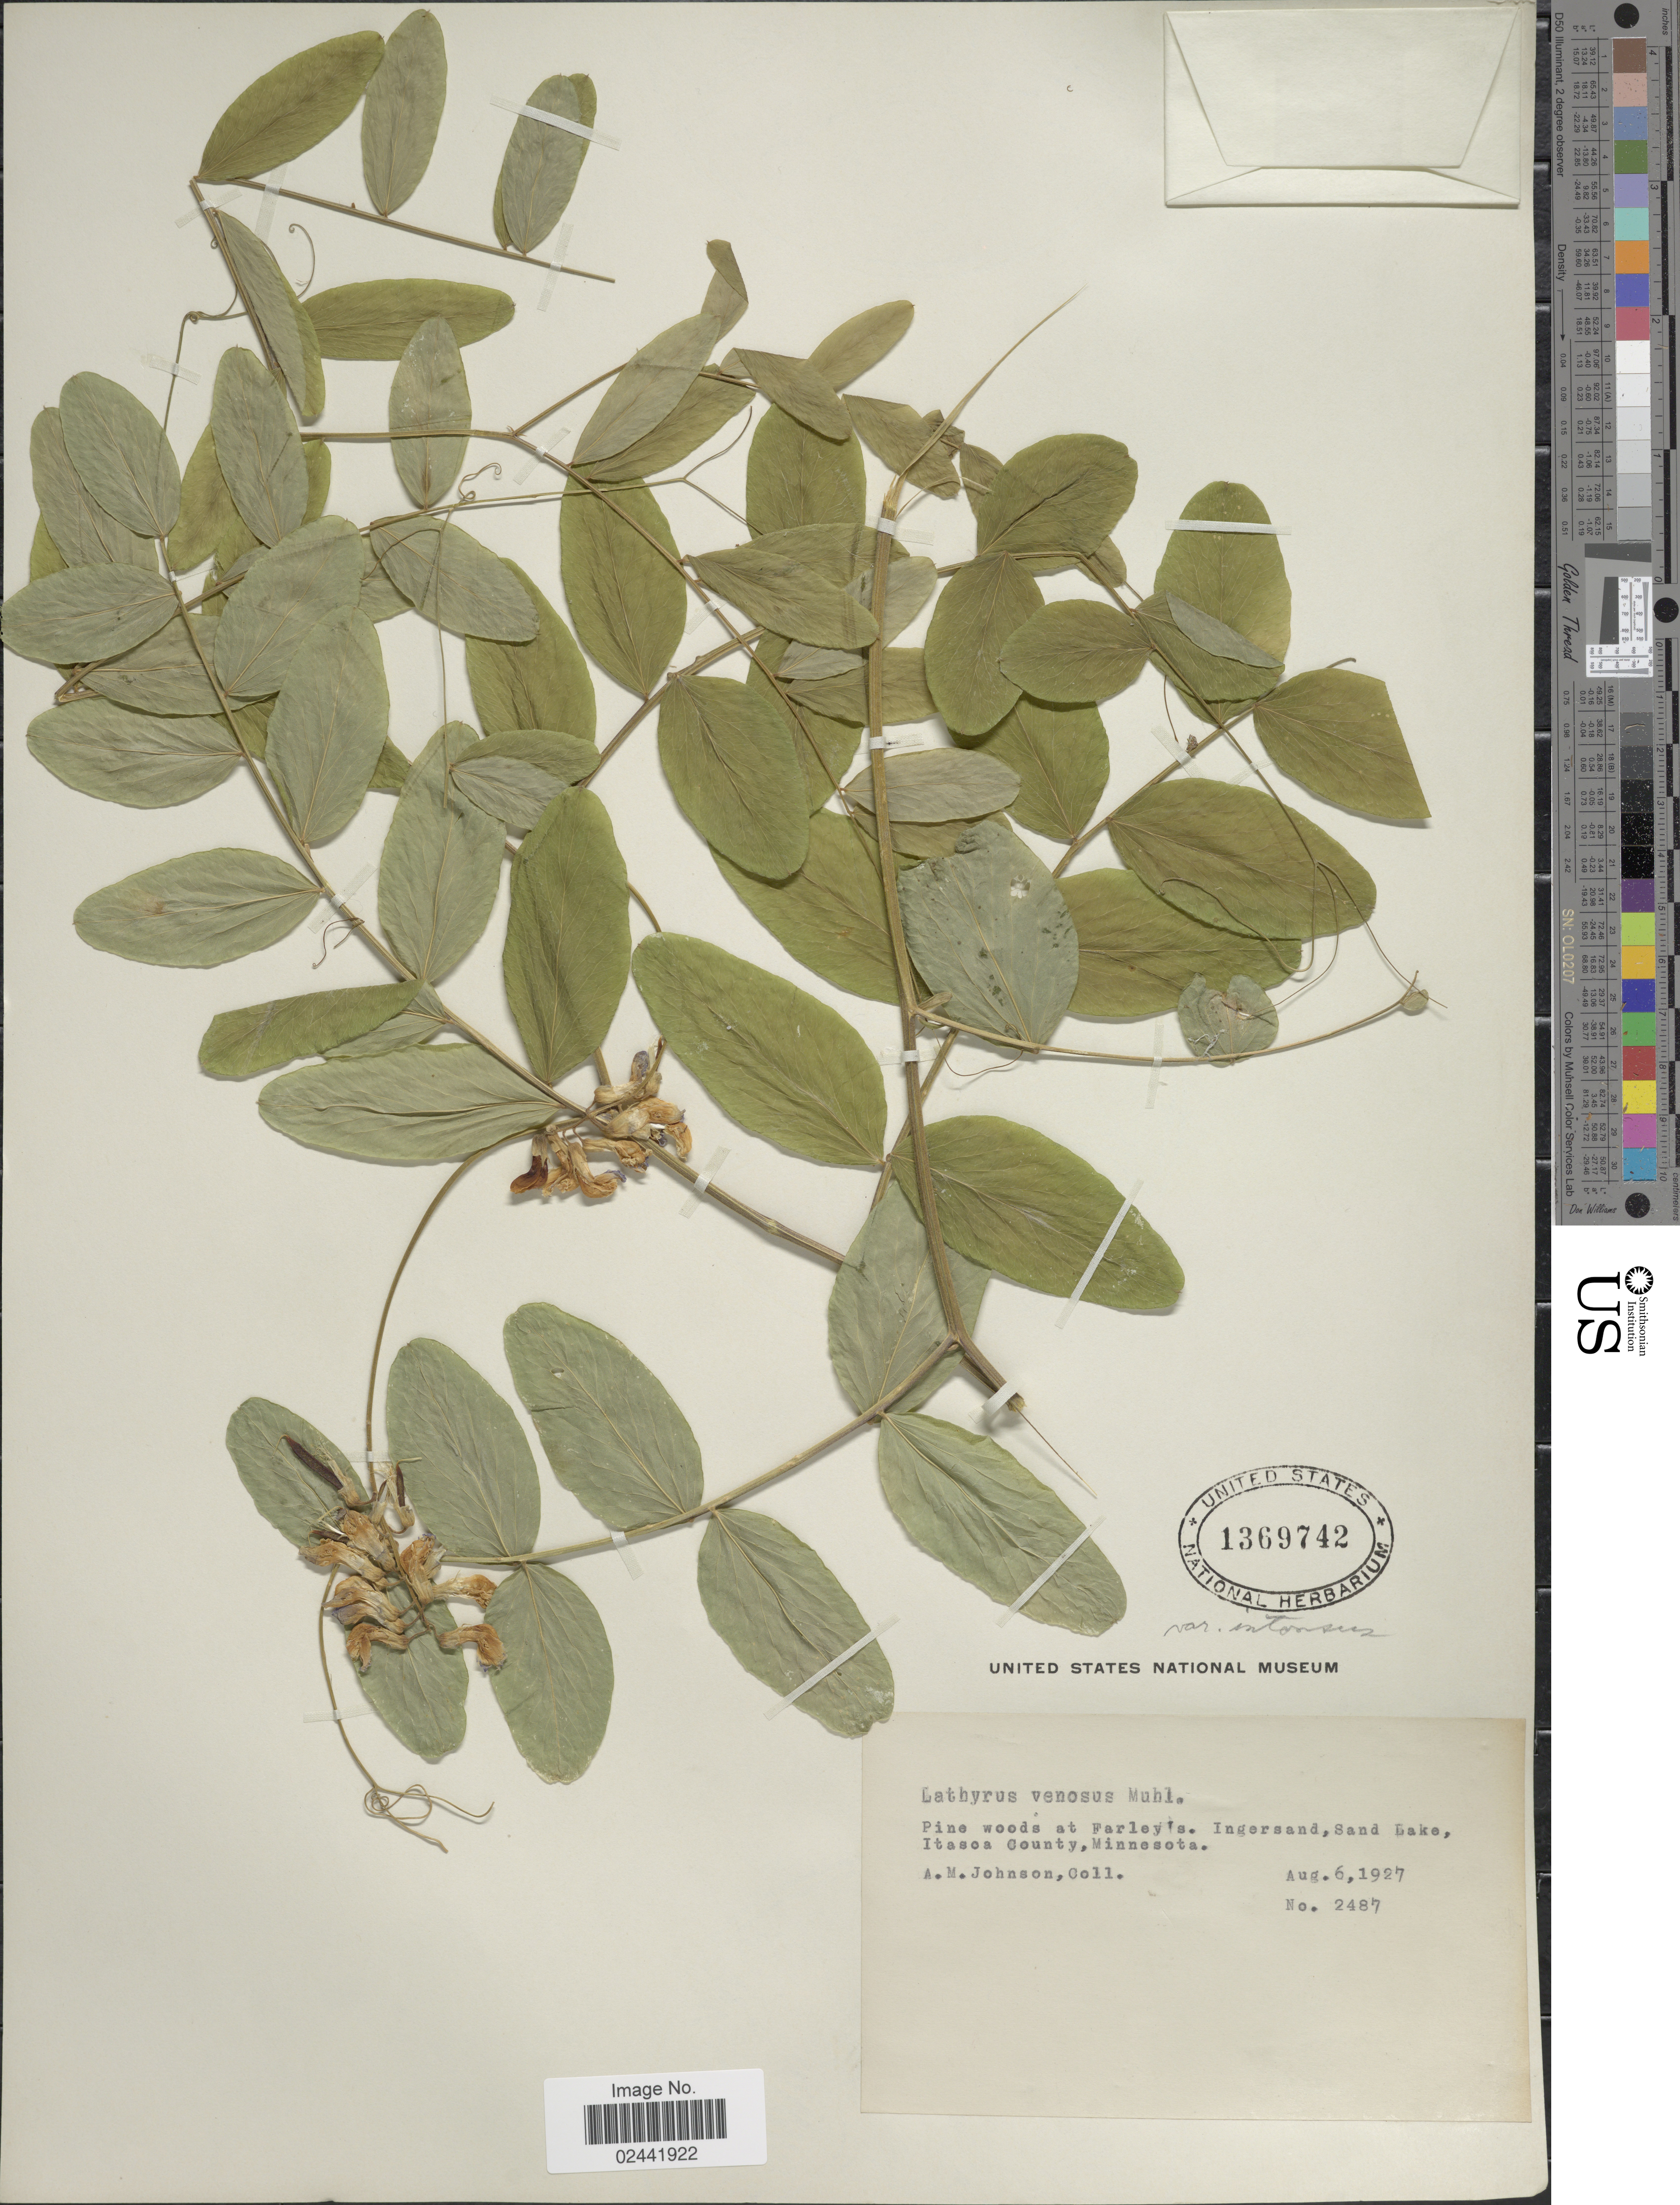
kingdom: Plantae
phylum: Tracheophyta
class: Magnoliopsida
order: Fabales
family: Fabaceae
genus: Lathyrus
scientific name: Lathyrus venosus var. intonsus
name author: Butters & H. St. John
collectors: A. M. Johnson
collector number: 2487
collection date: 1927-08-06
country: United States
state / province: Minnesota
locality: Pine woods at Farley's. ingersand, Sand Lake, Itasoa County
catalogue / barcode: US 1369742